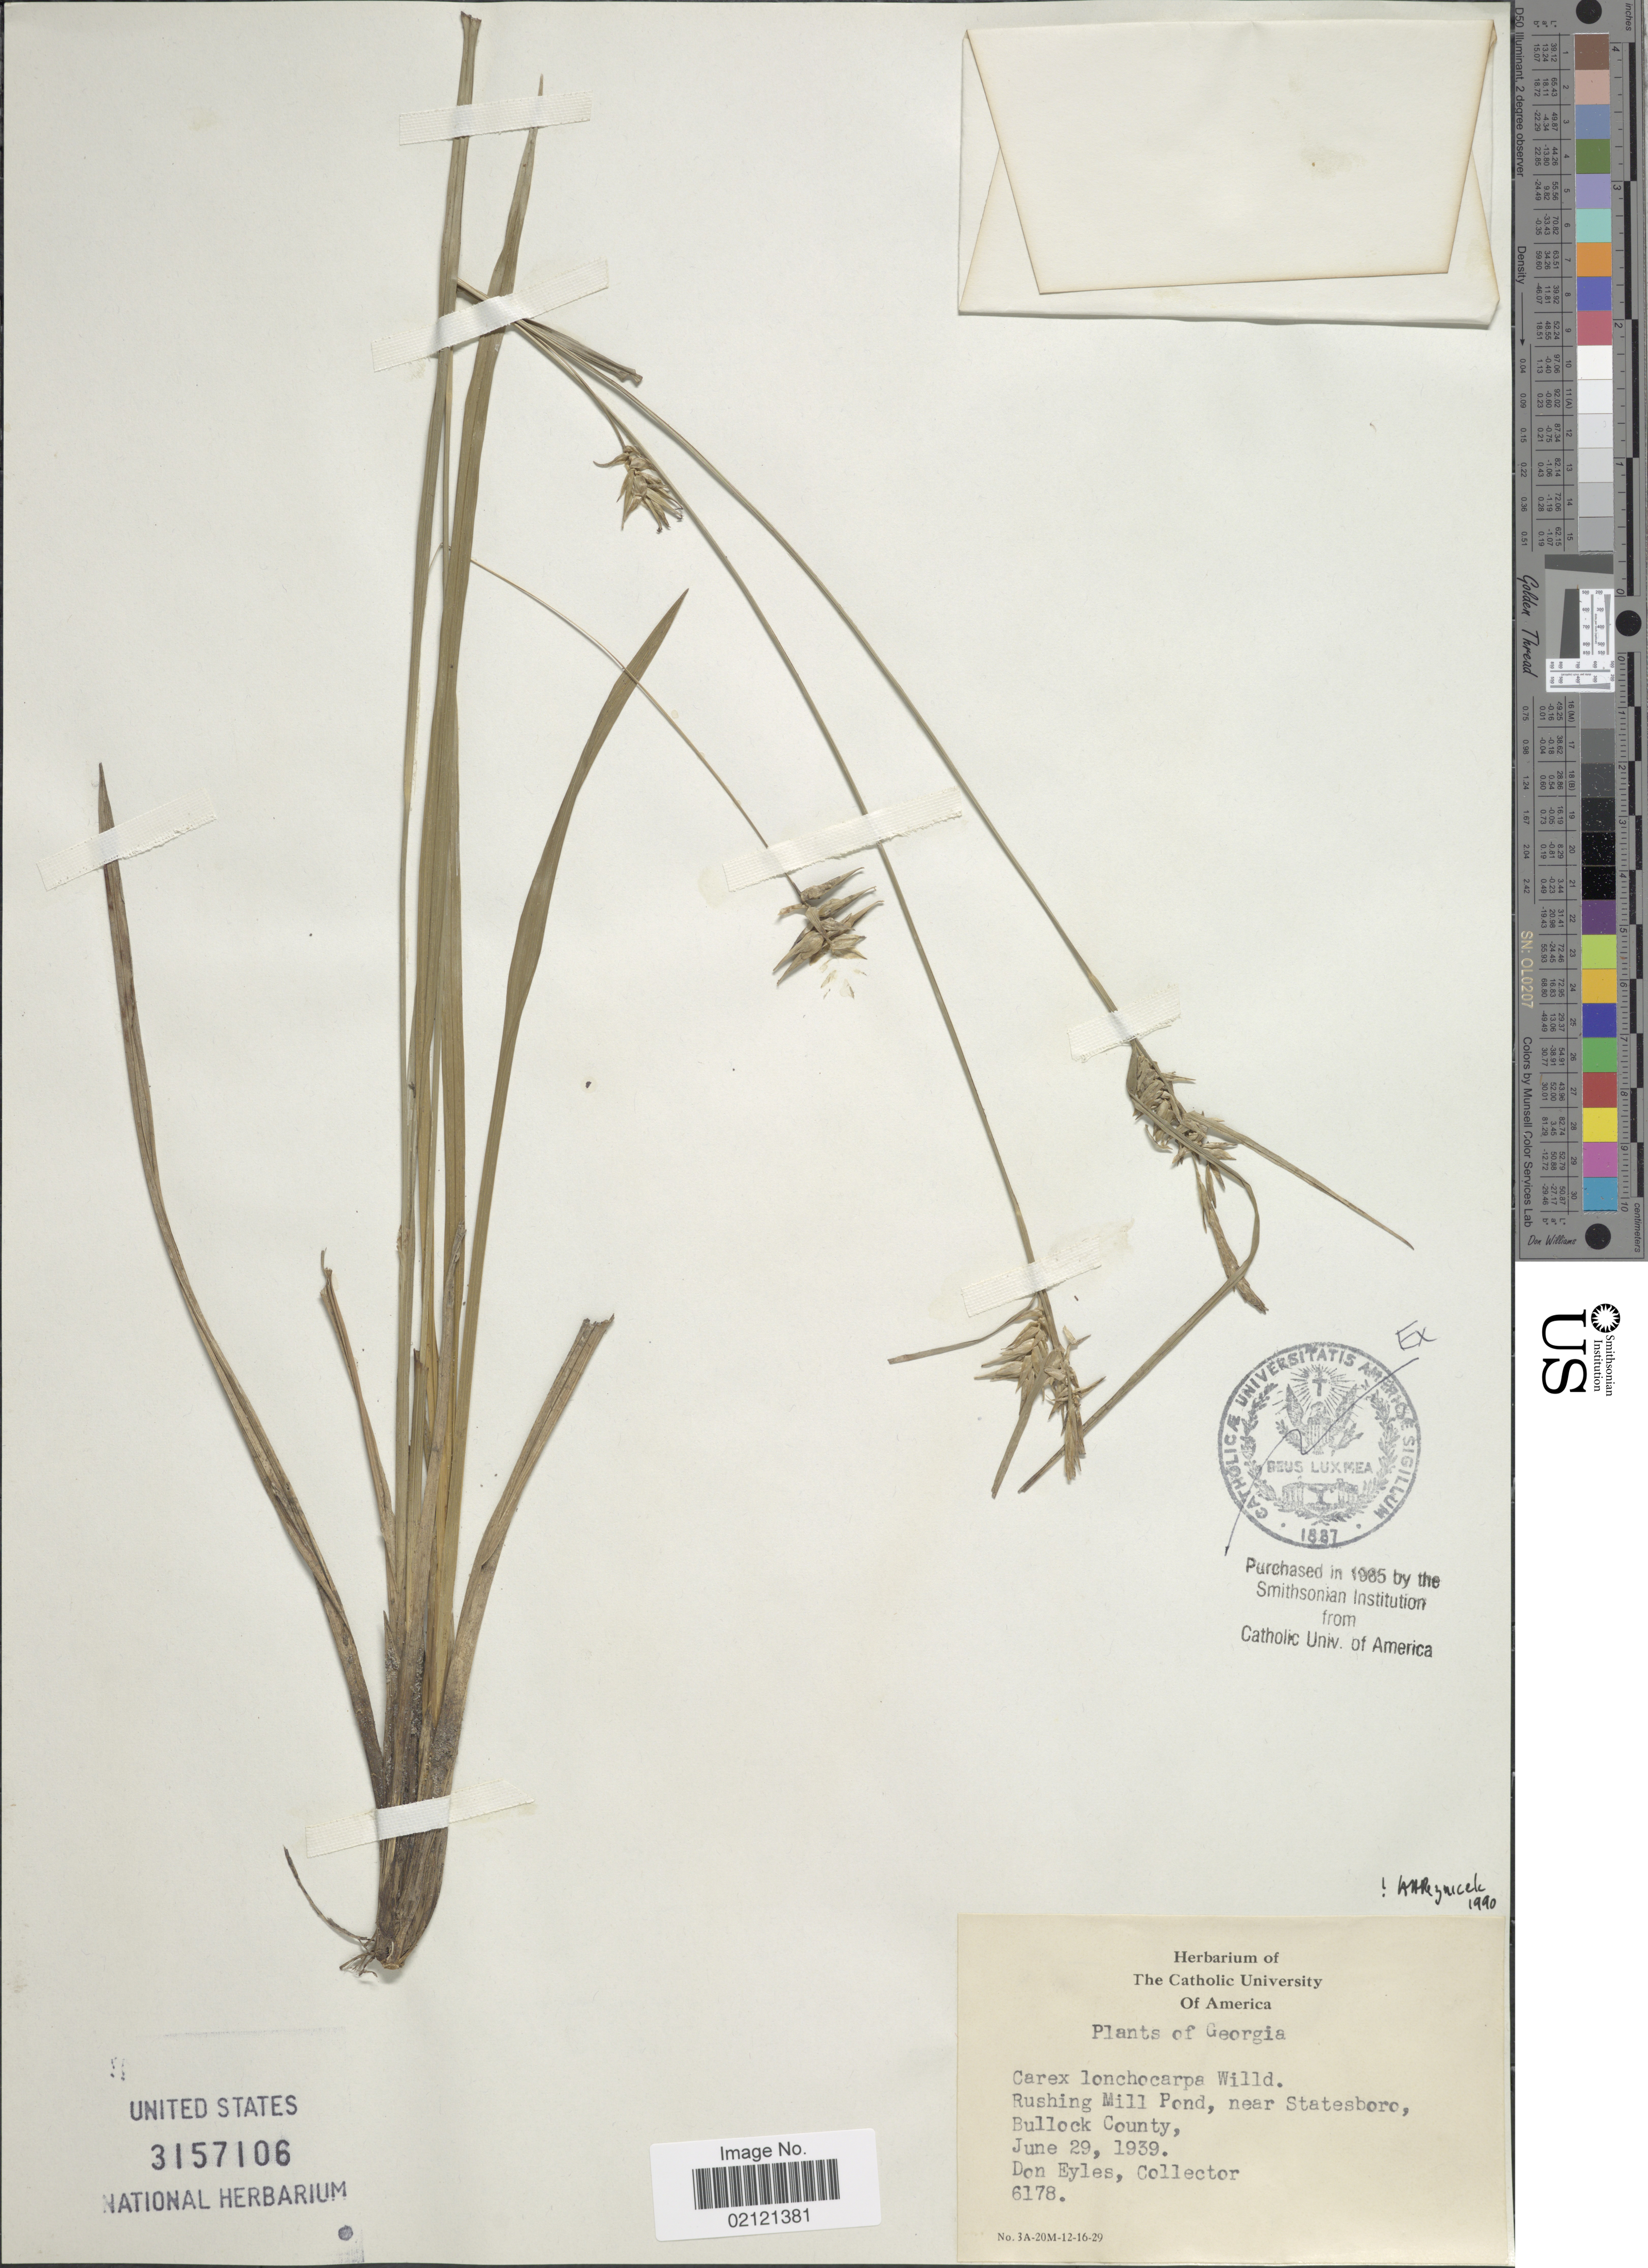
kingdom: Plantae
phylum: Tracheophyta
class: Liliopsida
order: Poales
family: Cyperaceae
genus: Carex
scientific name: Carex lonchocarpa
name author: Willd. ex Spreng.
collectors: D. Eyles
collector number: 6178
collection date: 1939-06-29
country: United States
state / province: Georgia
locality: Rushing Mill Pond, near Statesboro, Bullock County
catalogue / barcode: US 3157106